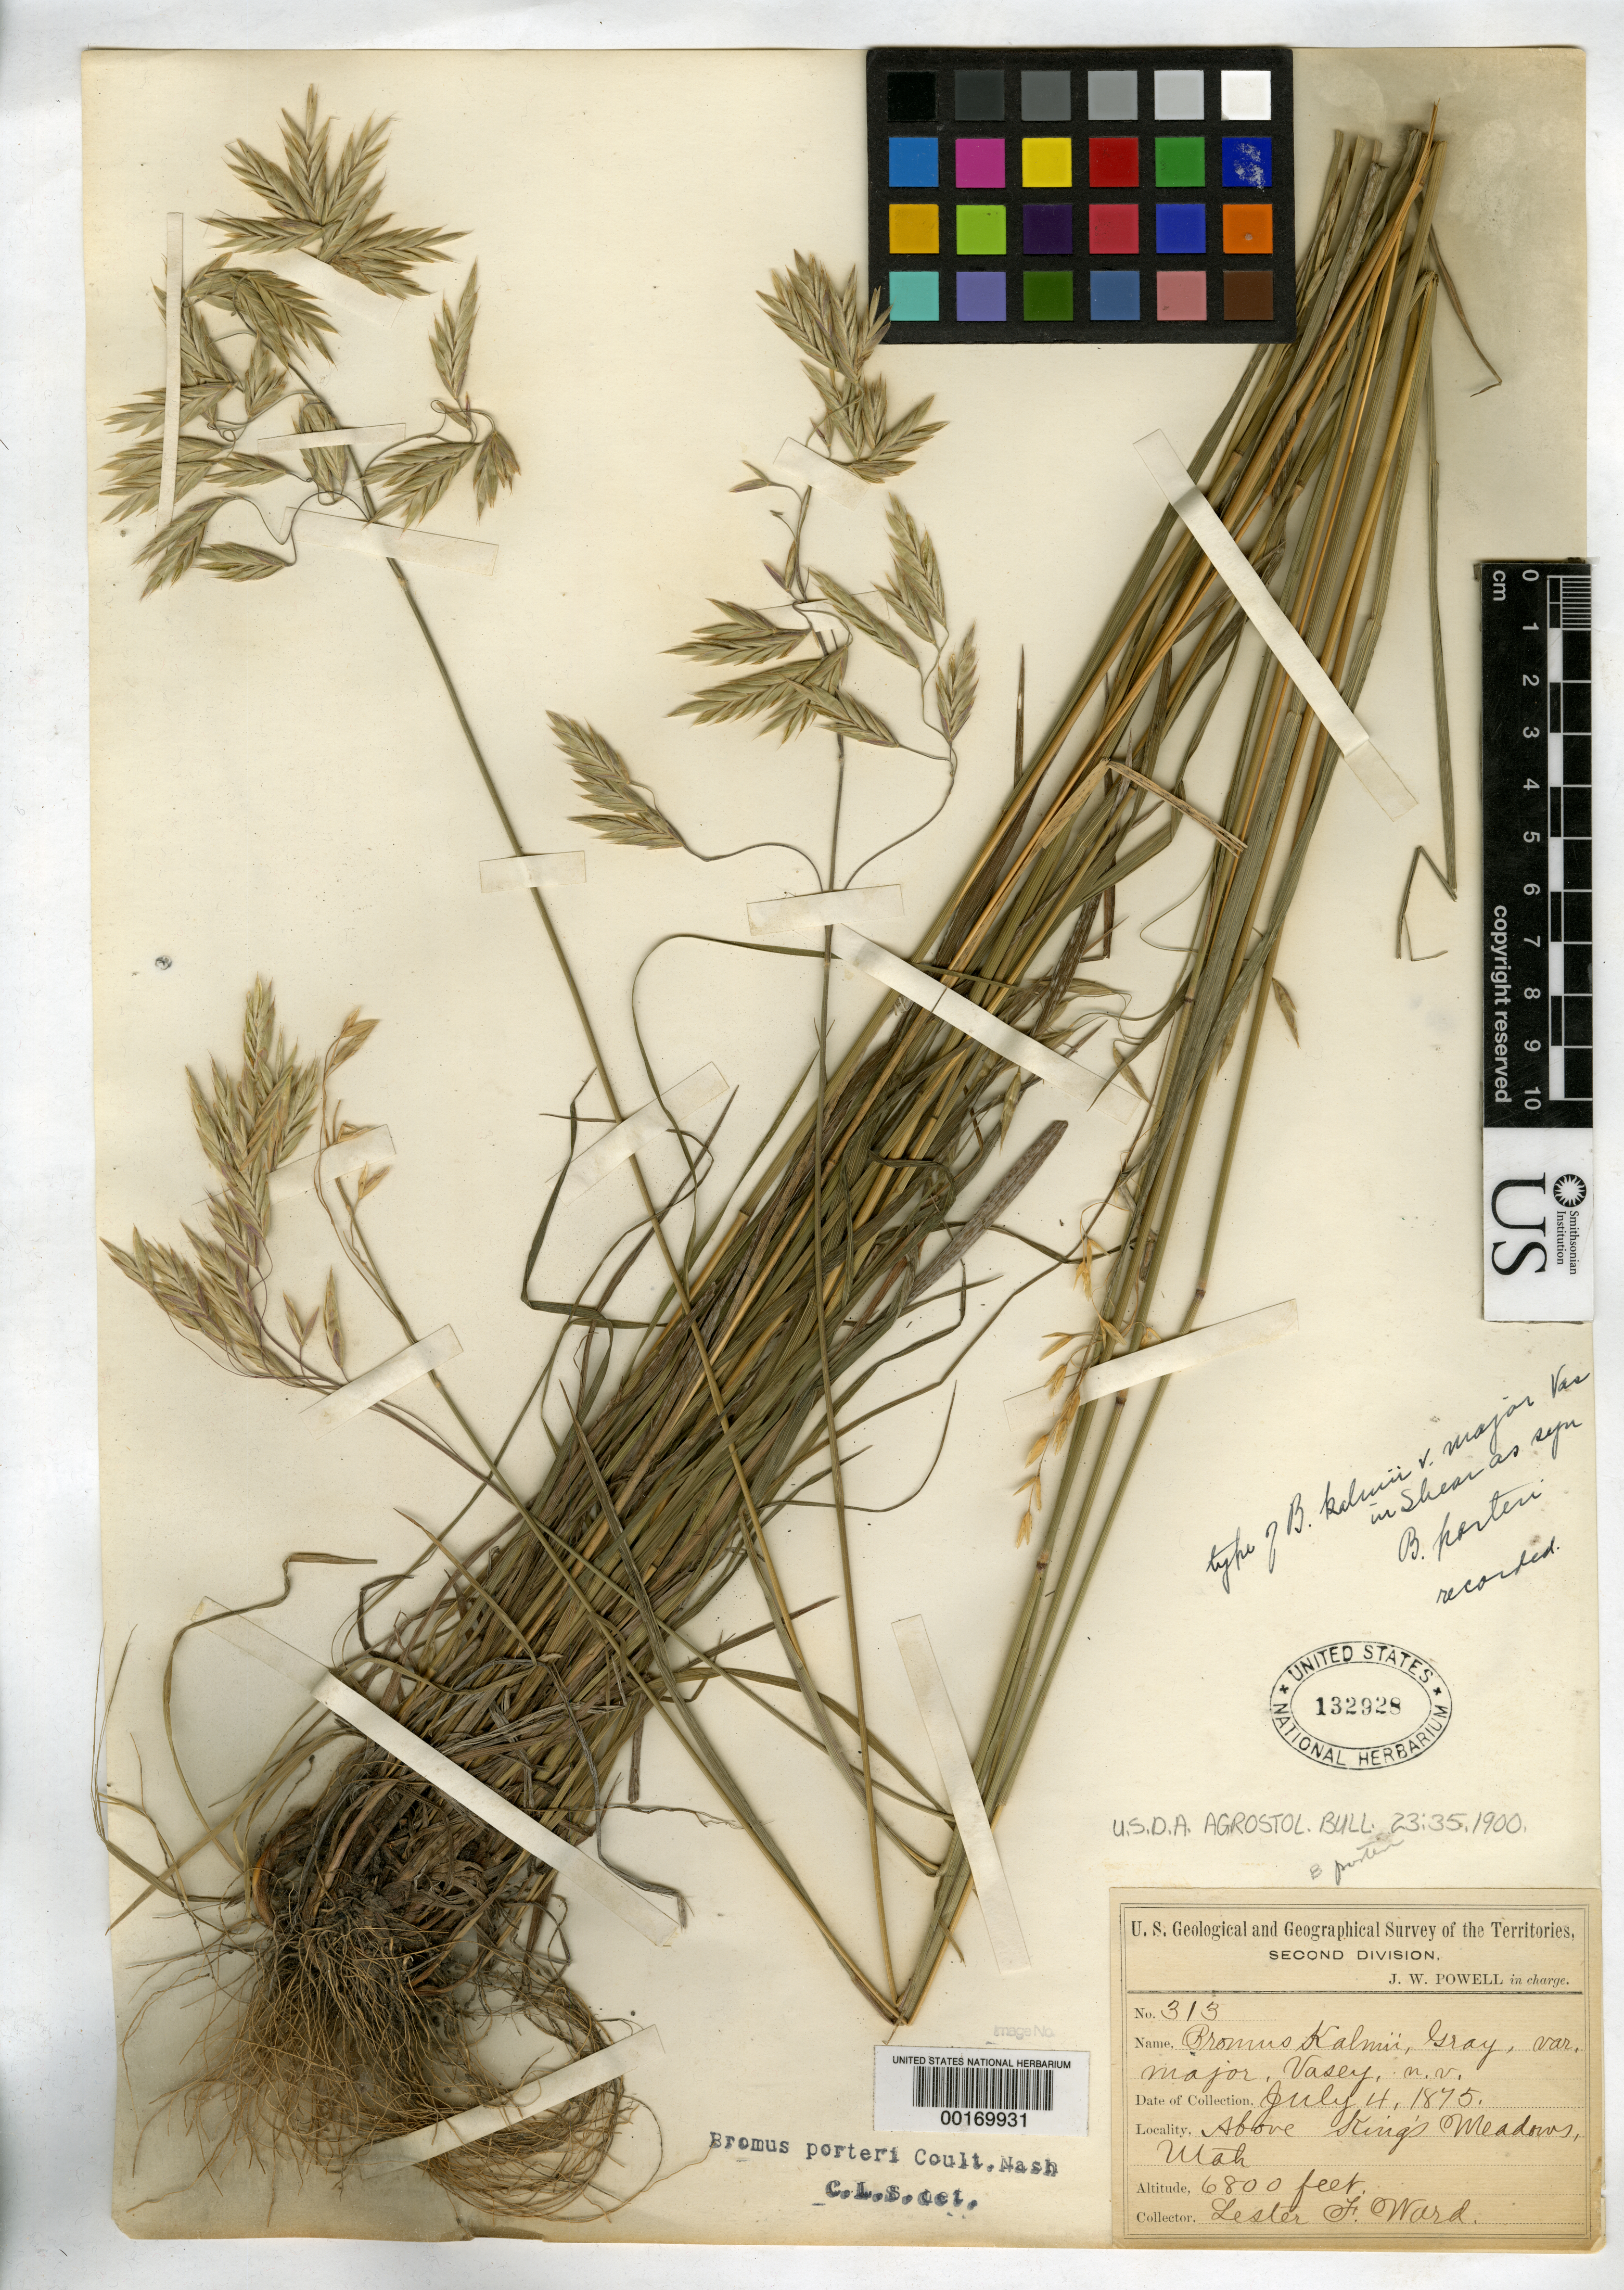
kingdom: Plantae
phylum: Tracheophyta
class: Liliopsida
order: Poales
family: Poaceae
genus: Bromus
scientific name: Bromus kalmii var. major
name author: Vasey ex Shear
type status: Isotype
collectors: L. R. Ward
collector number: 313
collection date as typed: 14 Jul 1875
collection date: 1875-07-14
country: United States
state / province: Utah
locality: Above Sting's Meadows.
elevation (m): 2073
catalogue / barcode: US 132928